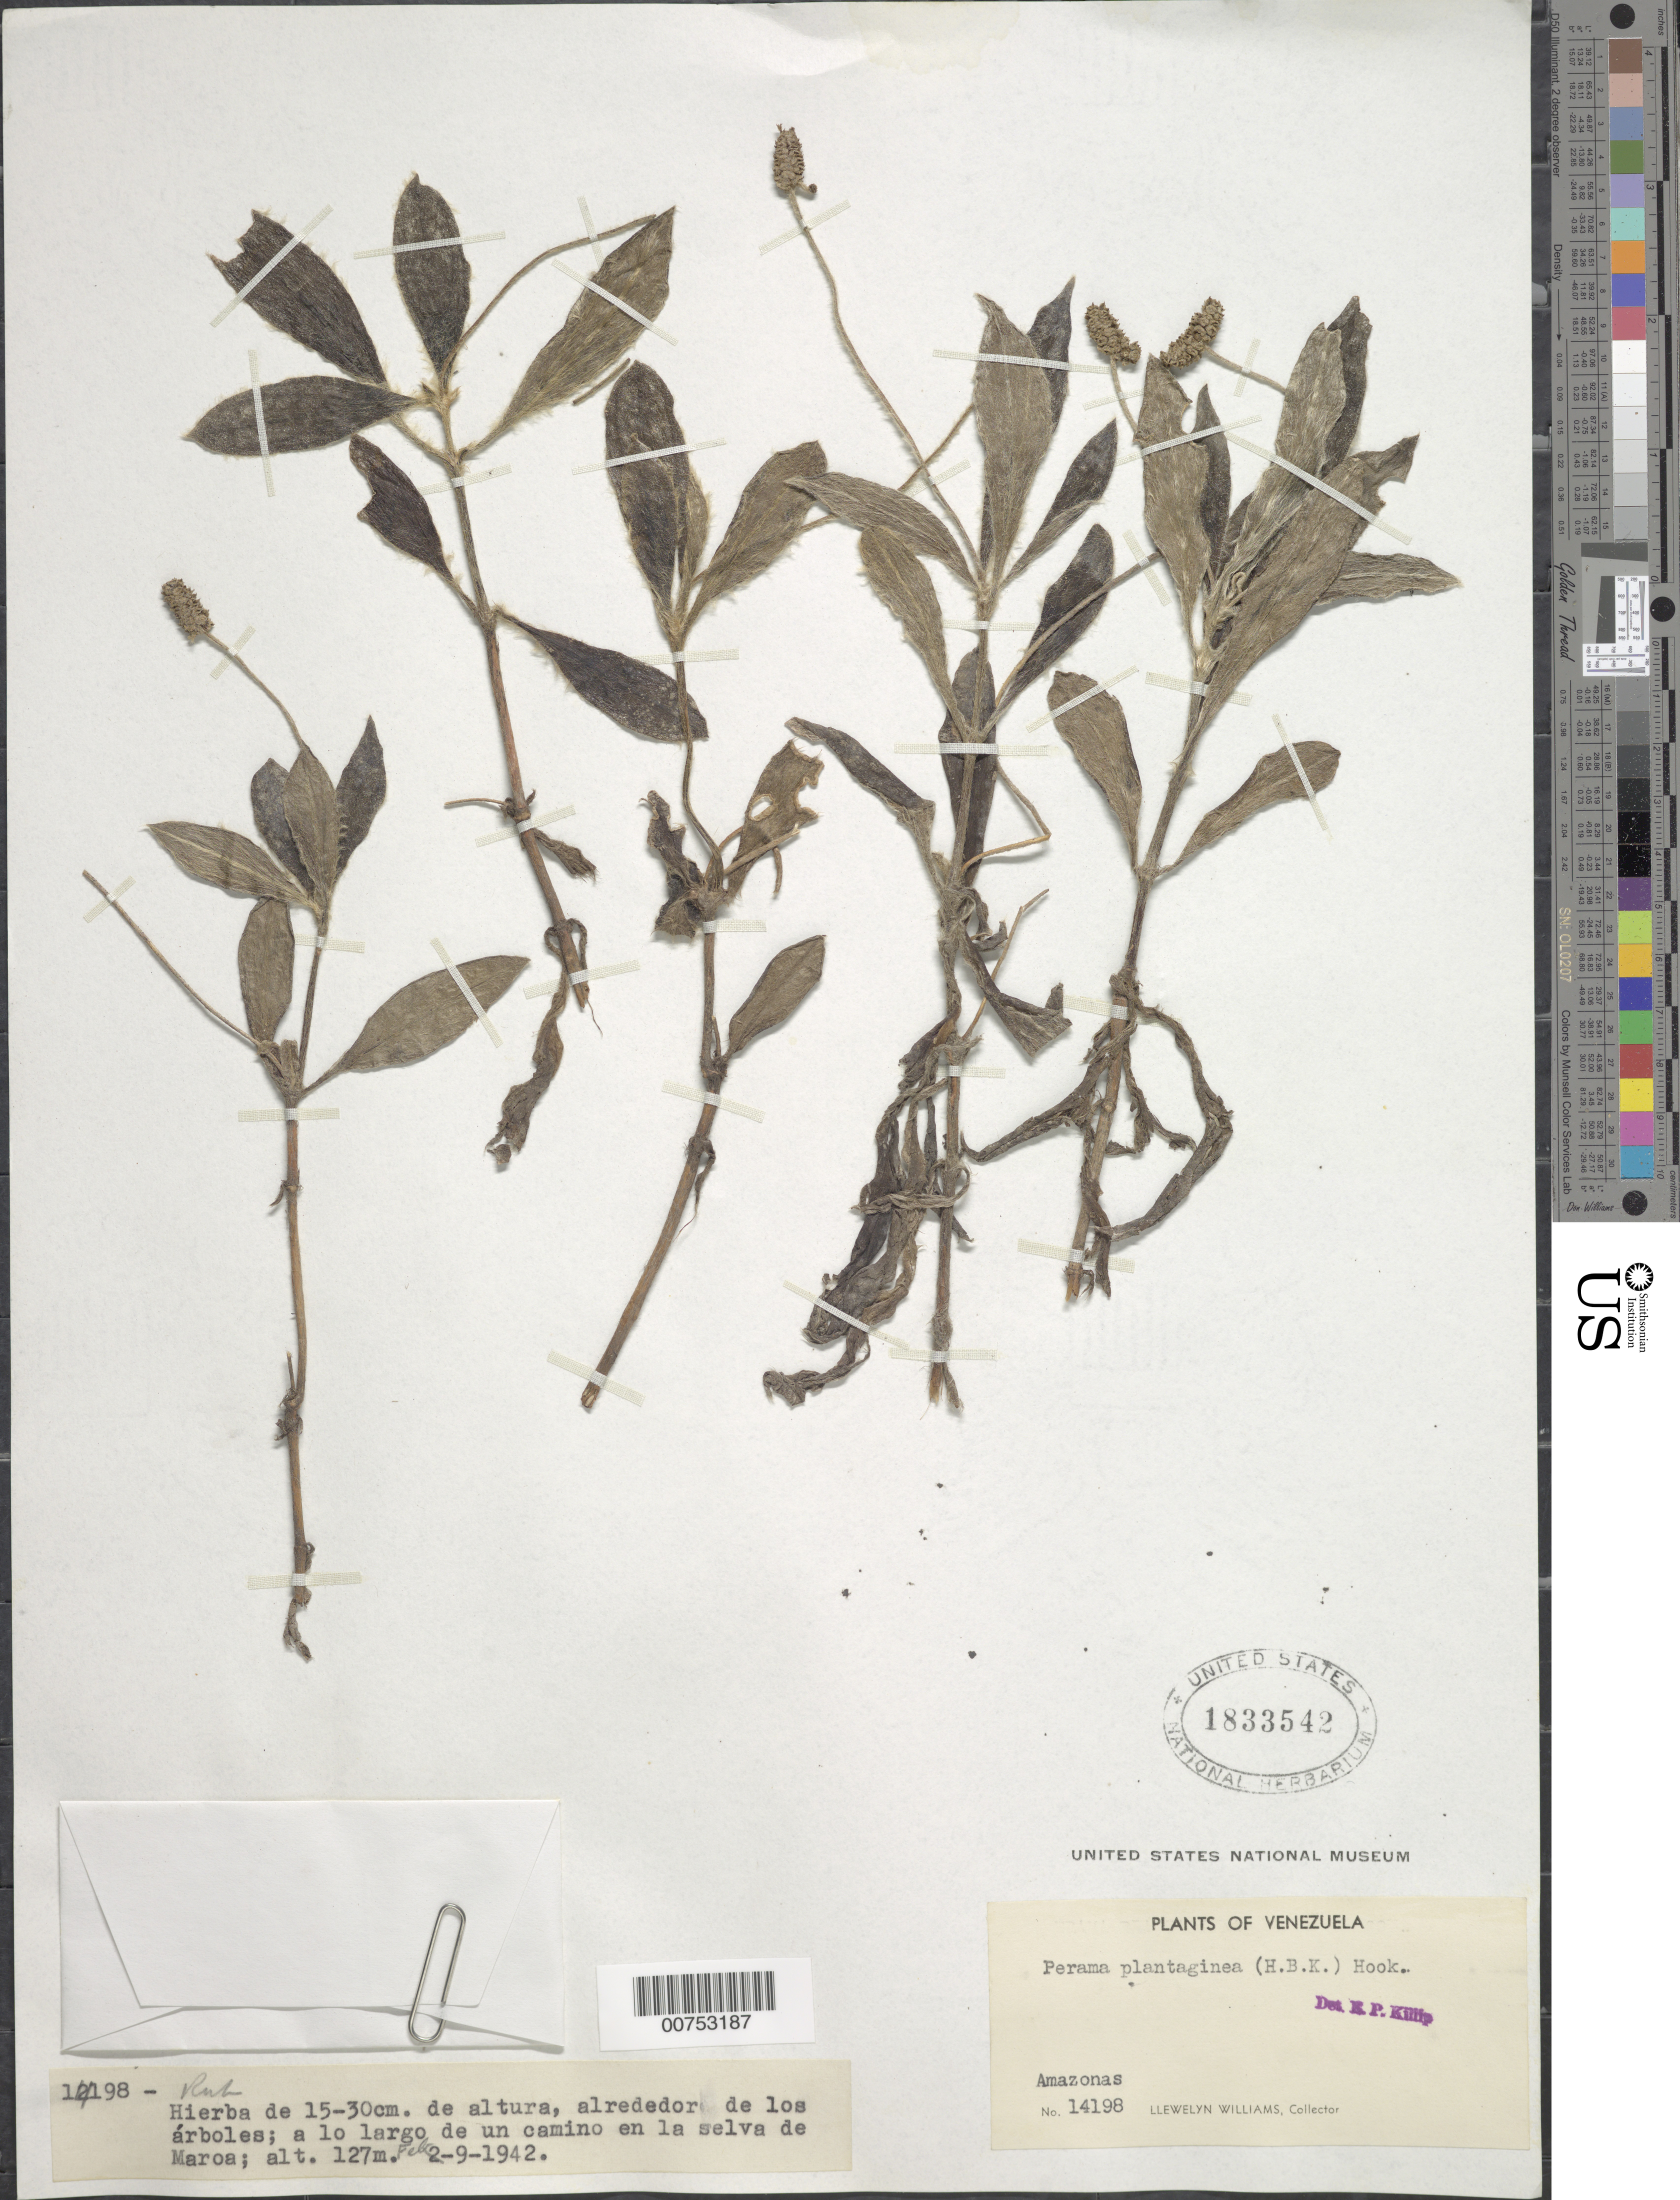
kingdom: Plantae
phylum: Tracheophyta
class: Magnoliopsida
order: Gentianales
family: Rubiaceae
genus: Perama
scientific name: Perama plantaginea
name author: (Kunth) Hook. f.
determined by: Killip, Ellsworth P.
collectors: Ll. Williams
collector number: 14198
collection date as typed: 9-Feb-42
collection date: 1942-02-09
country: Venezuela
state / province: Amazonas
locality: Maroa, Río Guainía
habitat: A lo largo de un camino en la selva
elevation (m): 127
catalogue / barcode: US 1833542